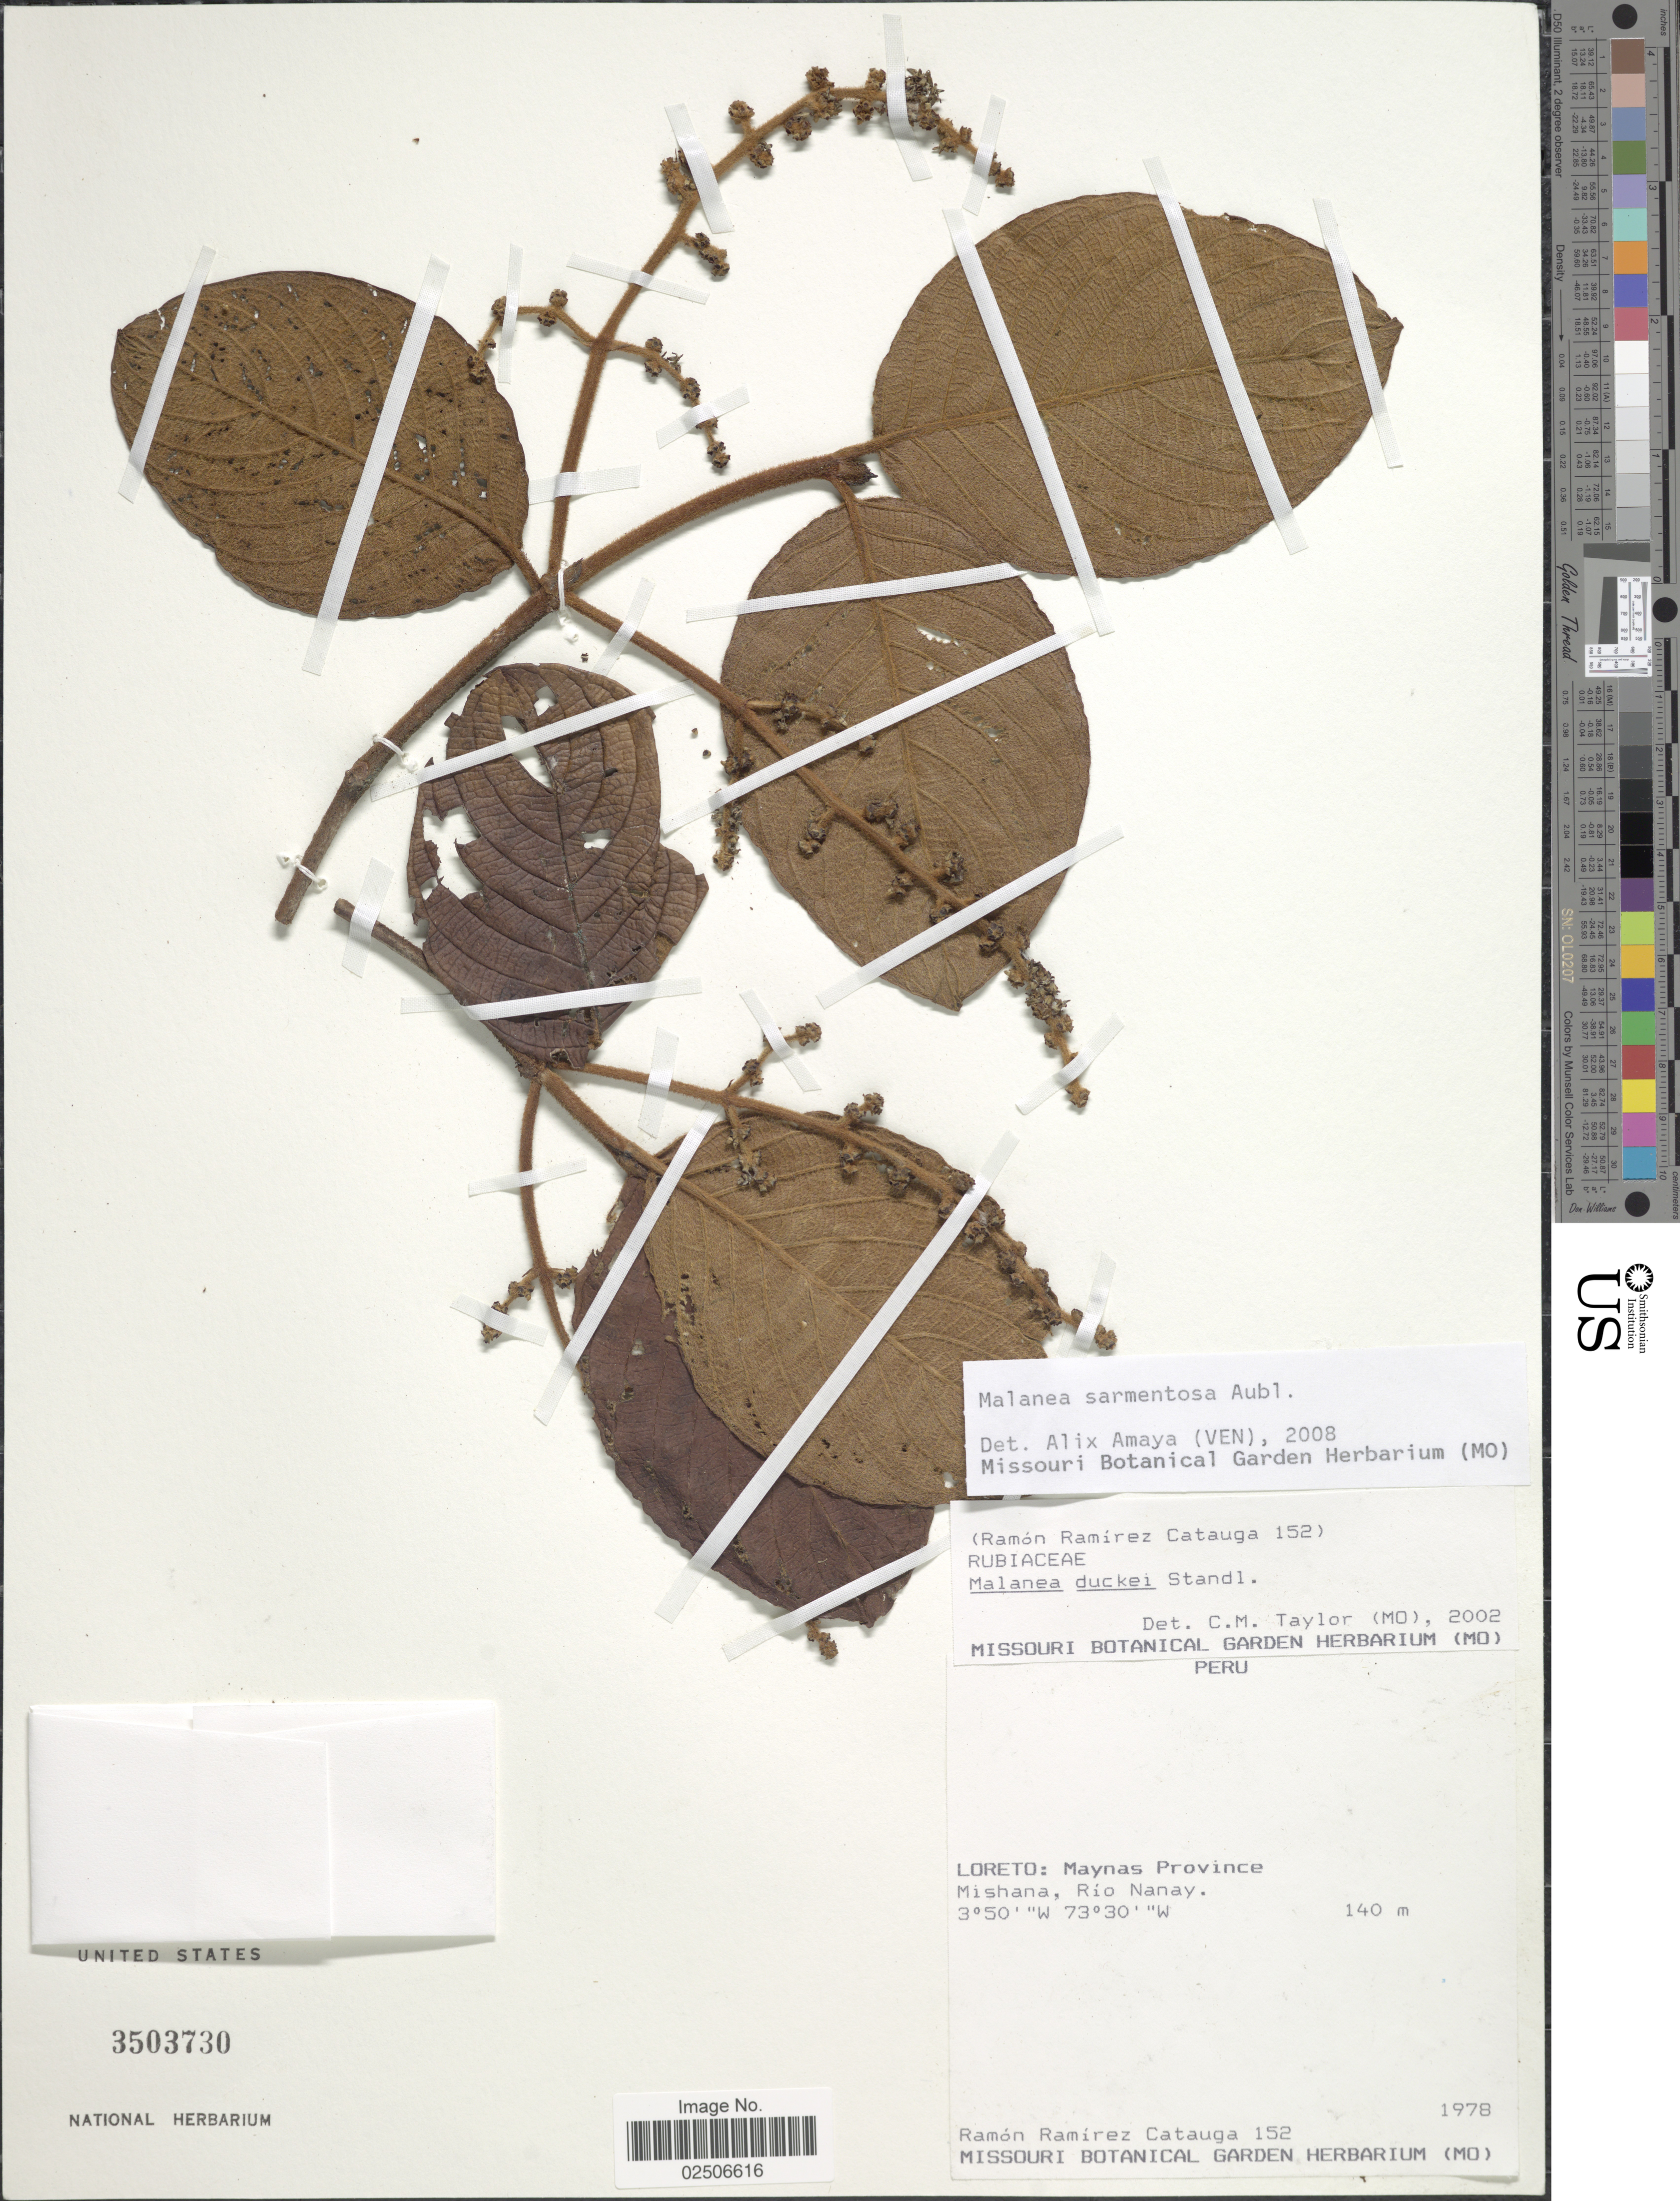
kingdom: Plantae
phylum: Tracheophyta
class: Magnoliopsida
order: Gentianales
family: Rubiaceae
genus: Malanea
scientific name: Malanea sarmentosa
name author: Aubl.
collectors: R. Catauga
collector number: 152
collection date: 1978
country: Peru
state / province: Loreto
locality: Maynas Province, Mishana Rio Nanay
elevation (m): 140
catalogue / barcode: US 3503730